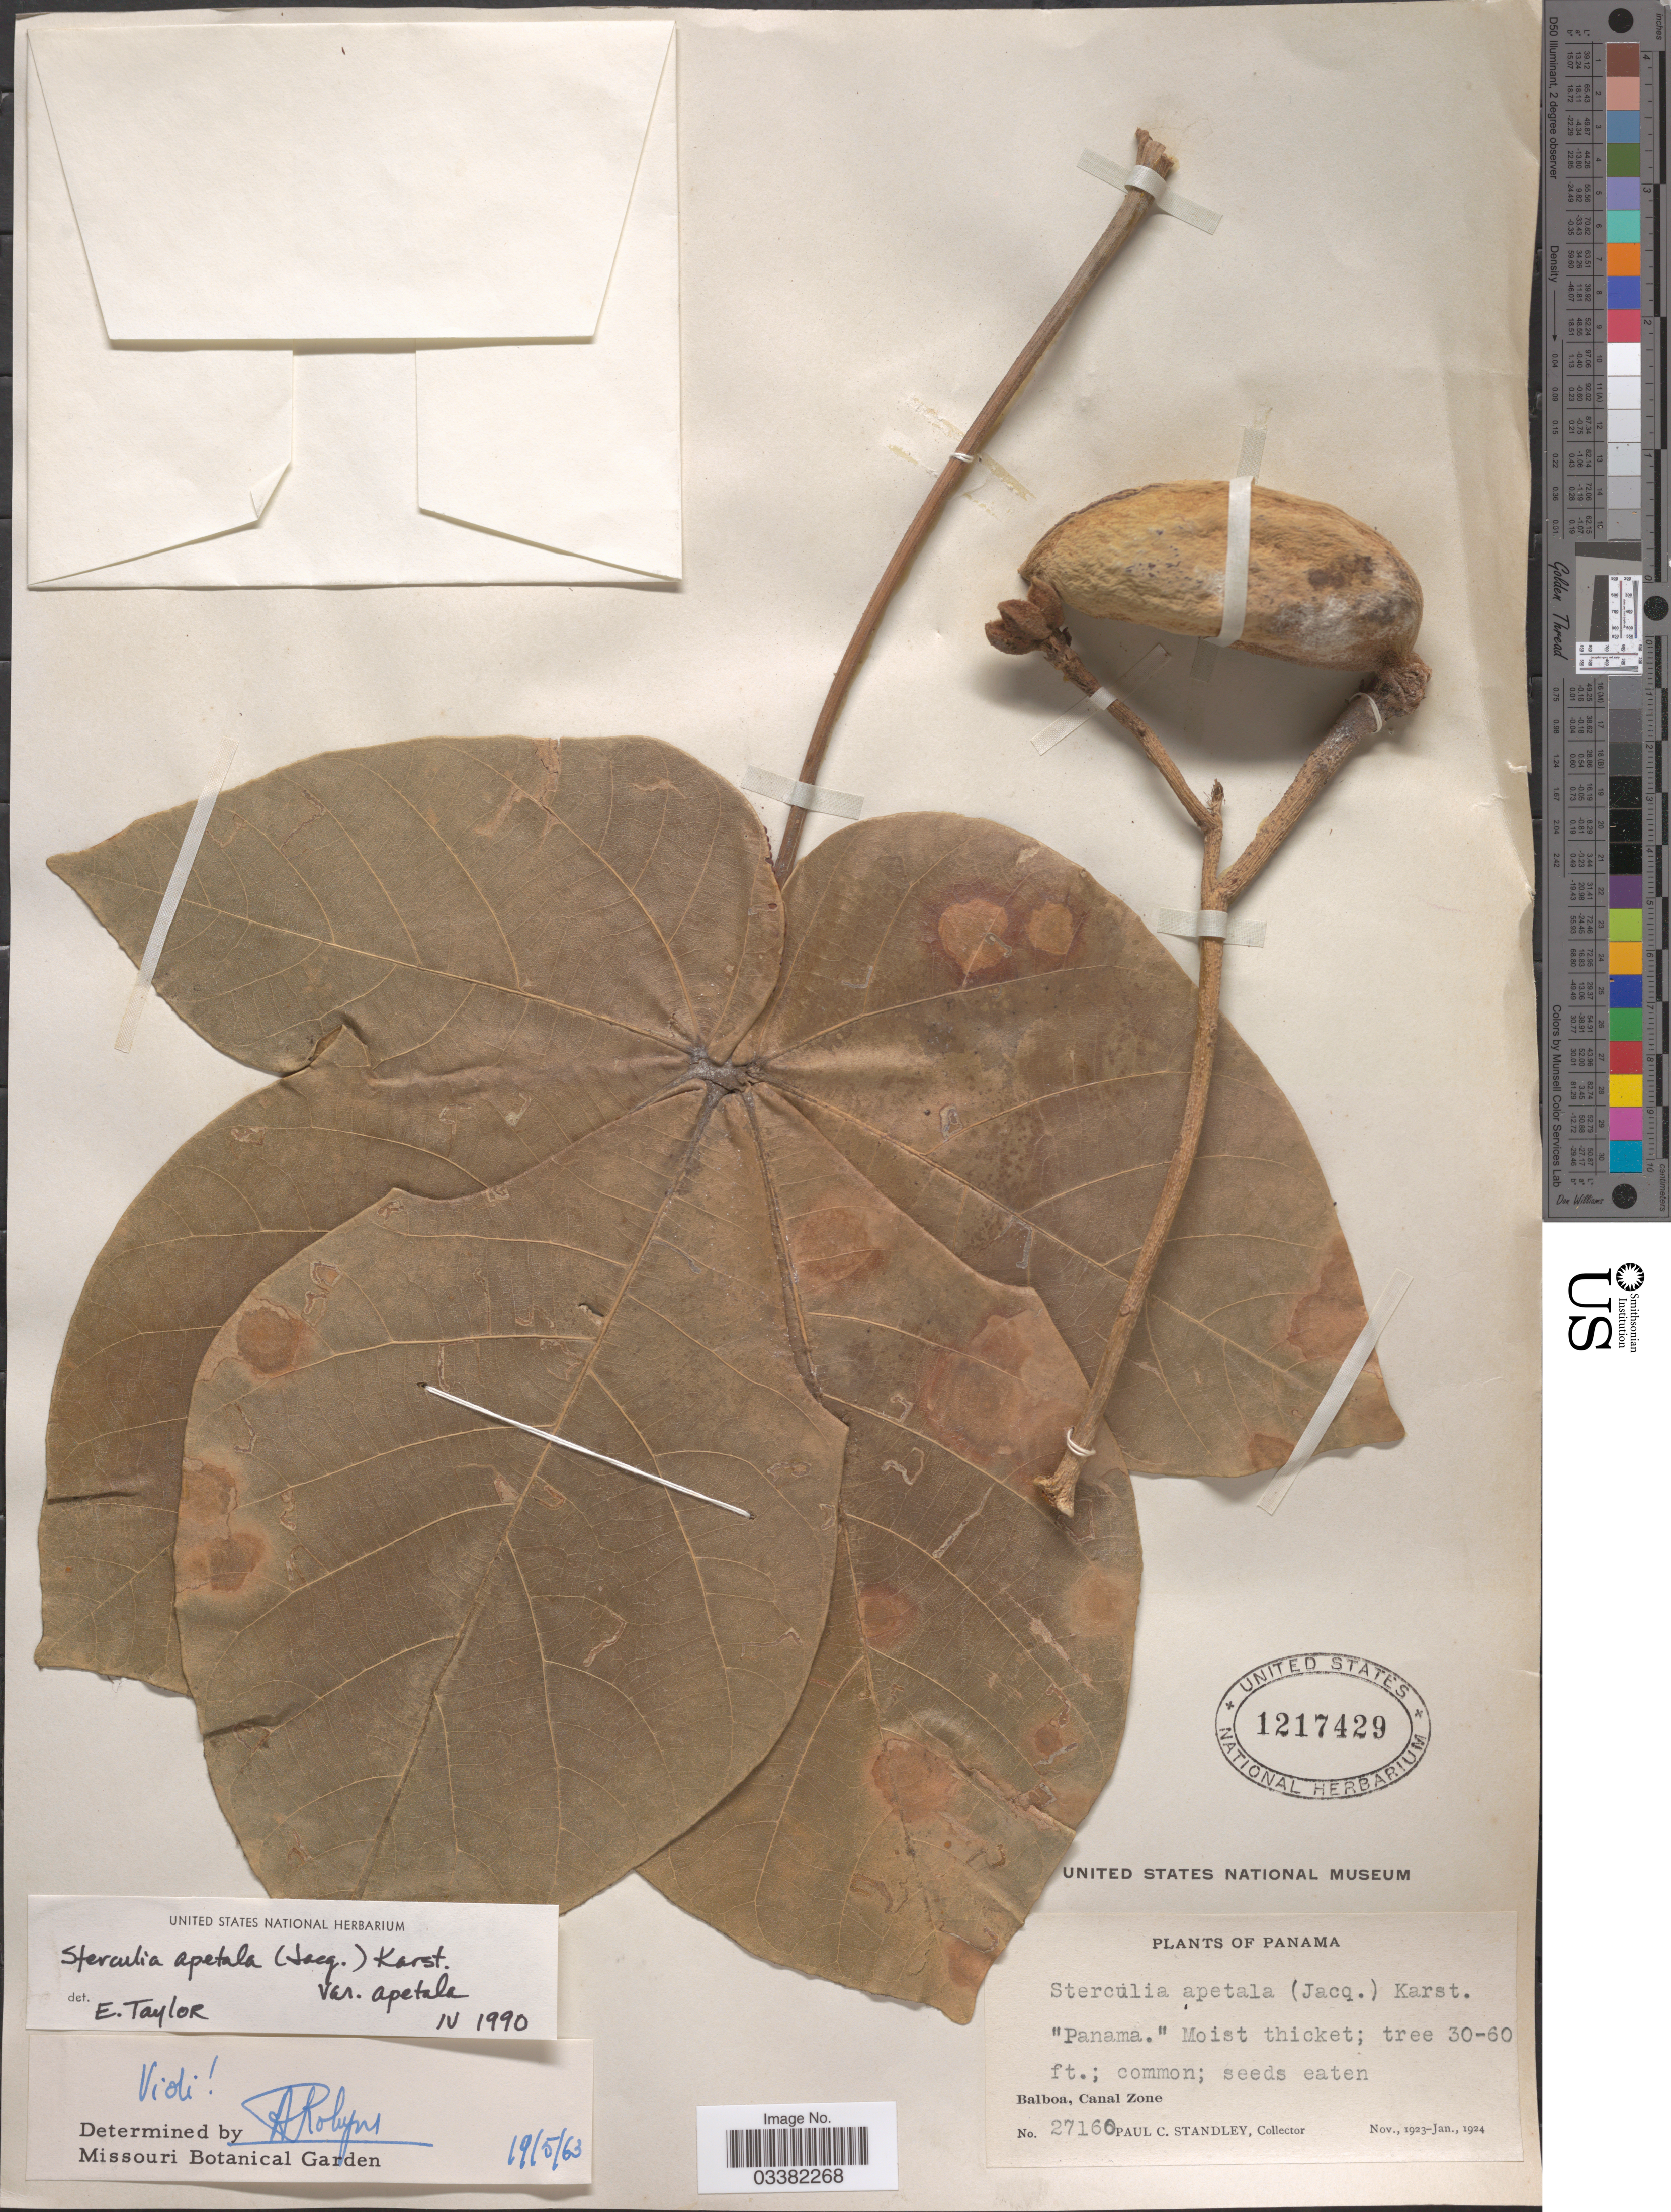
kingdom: Plantae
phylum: Tracheophyta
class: Magnoliopsida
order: Malvales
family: Malvaceae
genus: Sterculia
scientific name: Sterculia apetala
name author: (Jacq.) H. Karst.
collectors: P. C. Standley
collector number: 27160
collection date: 1923-11/1924-01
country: Panama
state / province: Colón / Panamá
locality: Balboa, Canal Zone.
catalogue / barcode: US 1217429